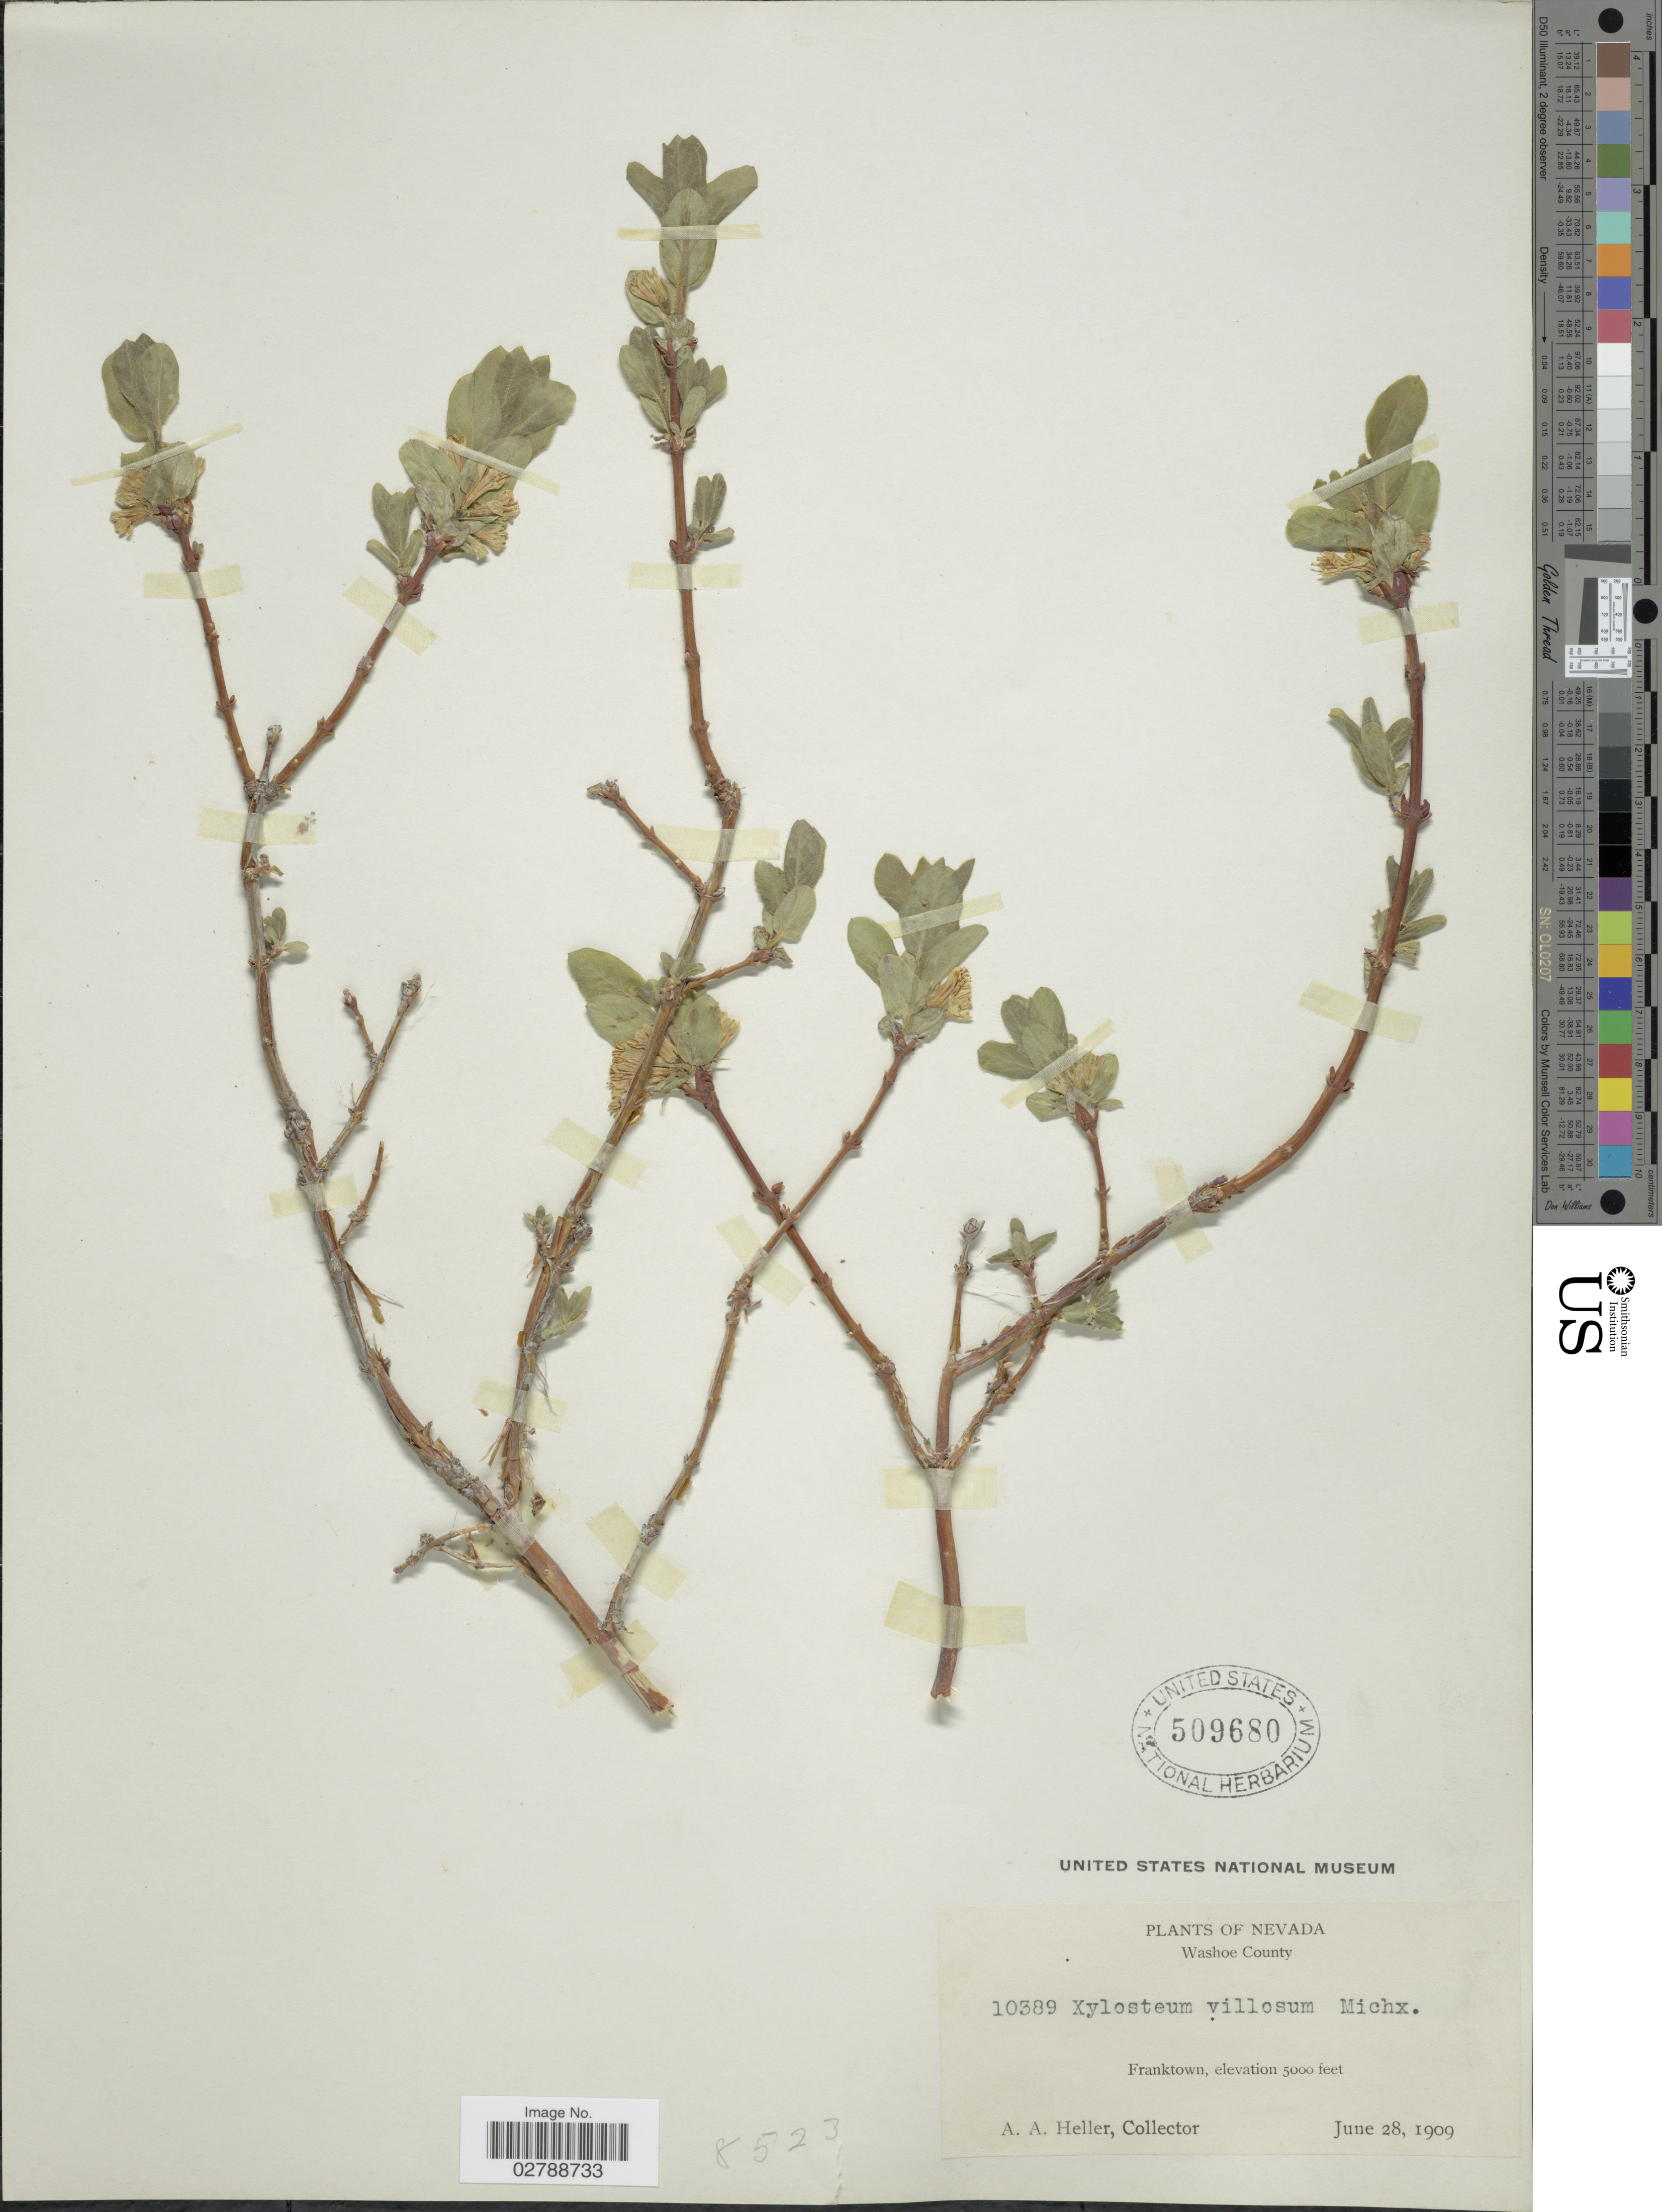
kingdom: Plantae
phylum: Tracheophyta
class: Magnoliopsida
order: Dipsacales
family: Caprifoliaceae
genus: Lonicera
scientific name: Lonicera caerulea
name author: L.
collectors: A. A. Heller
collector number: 10389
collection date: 1909-06-28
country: United States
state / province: Nevada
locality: Washoe County. Franktown.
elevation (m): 1524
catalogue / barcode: US 509680